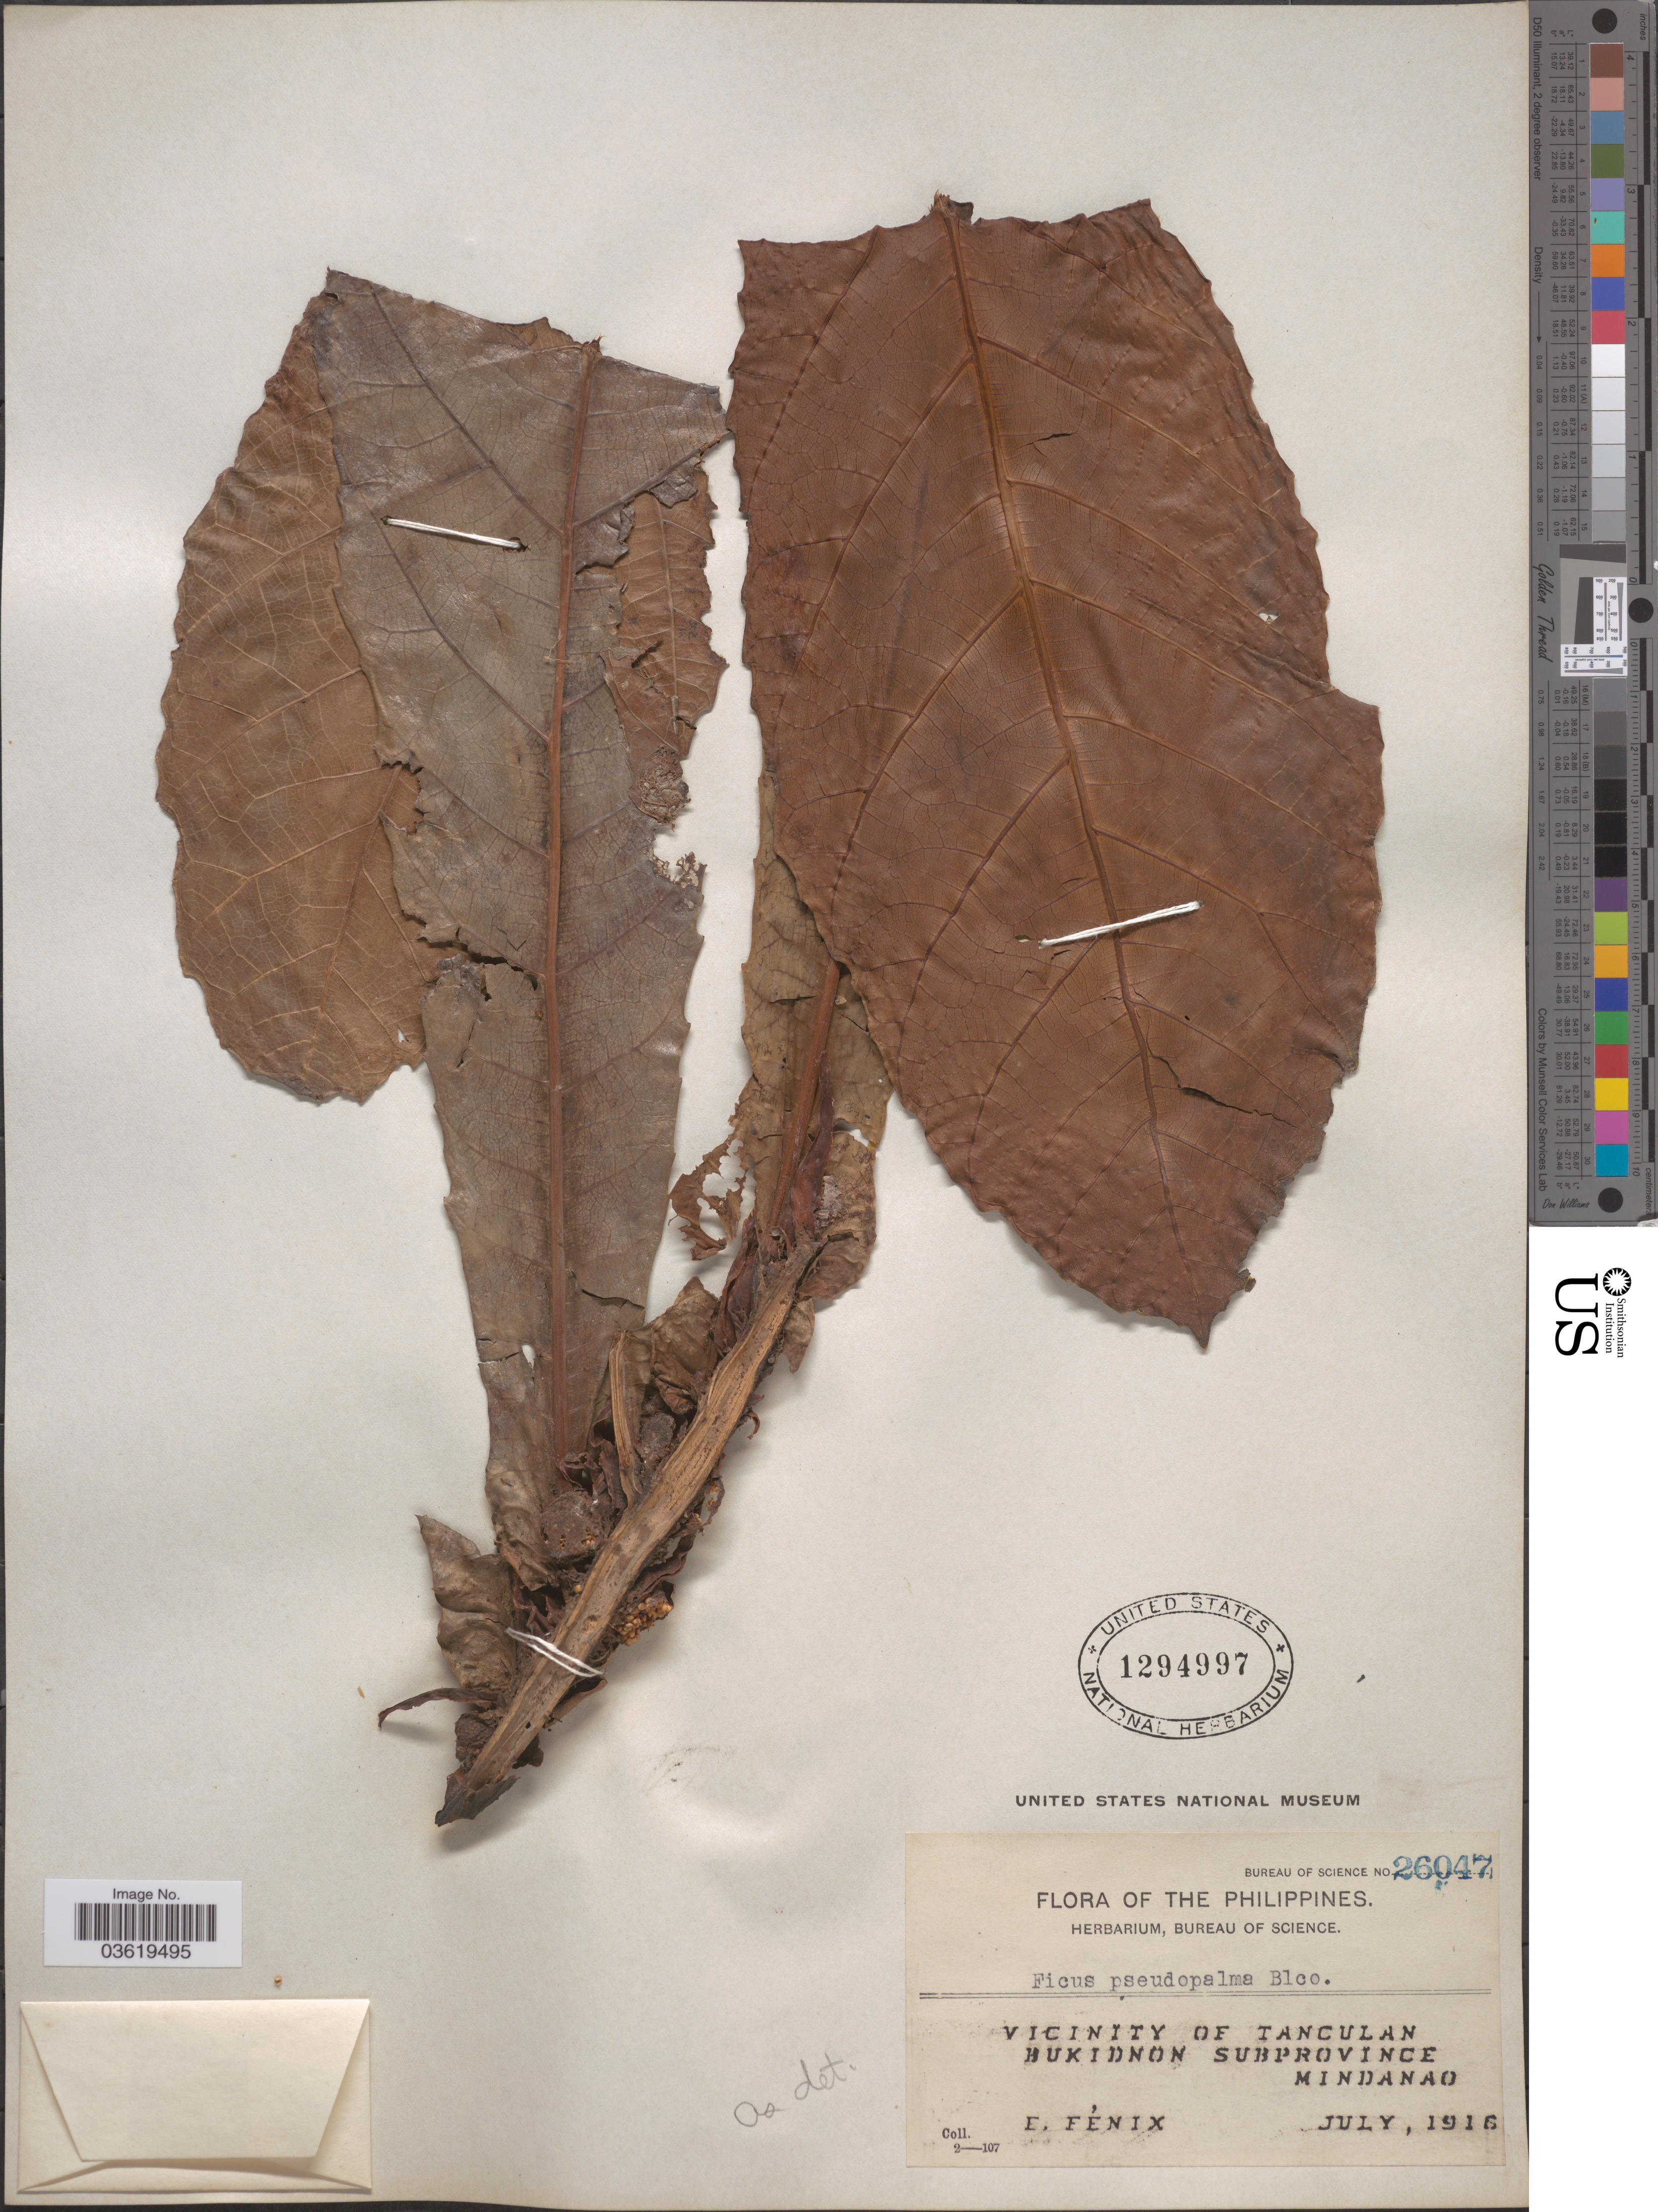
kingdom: Plantae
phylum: Tracheophyta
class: Magnoliopsida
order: Rosales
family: Moraceae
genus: Ficus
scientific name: Ficus pseudopalma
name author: Blanco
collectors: E. Fénix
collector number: Bureau of Science 26047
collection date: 1916-07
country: Philippines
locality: Vicinity of Tanculan. Bukidnon Subprovince. Mindanao.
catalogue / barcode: US 1294997